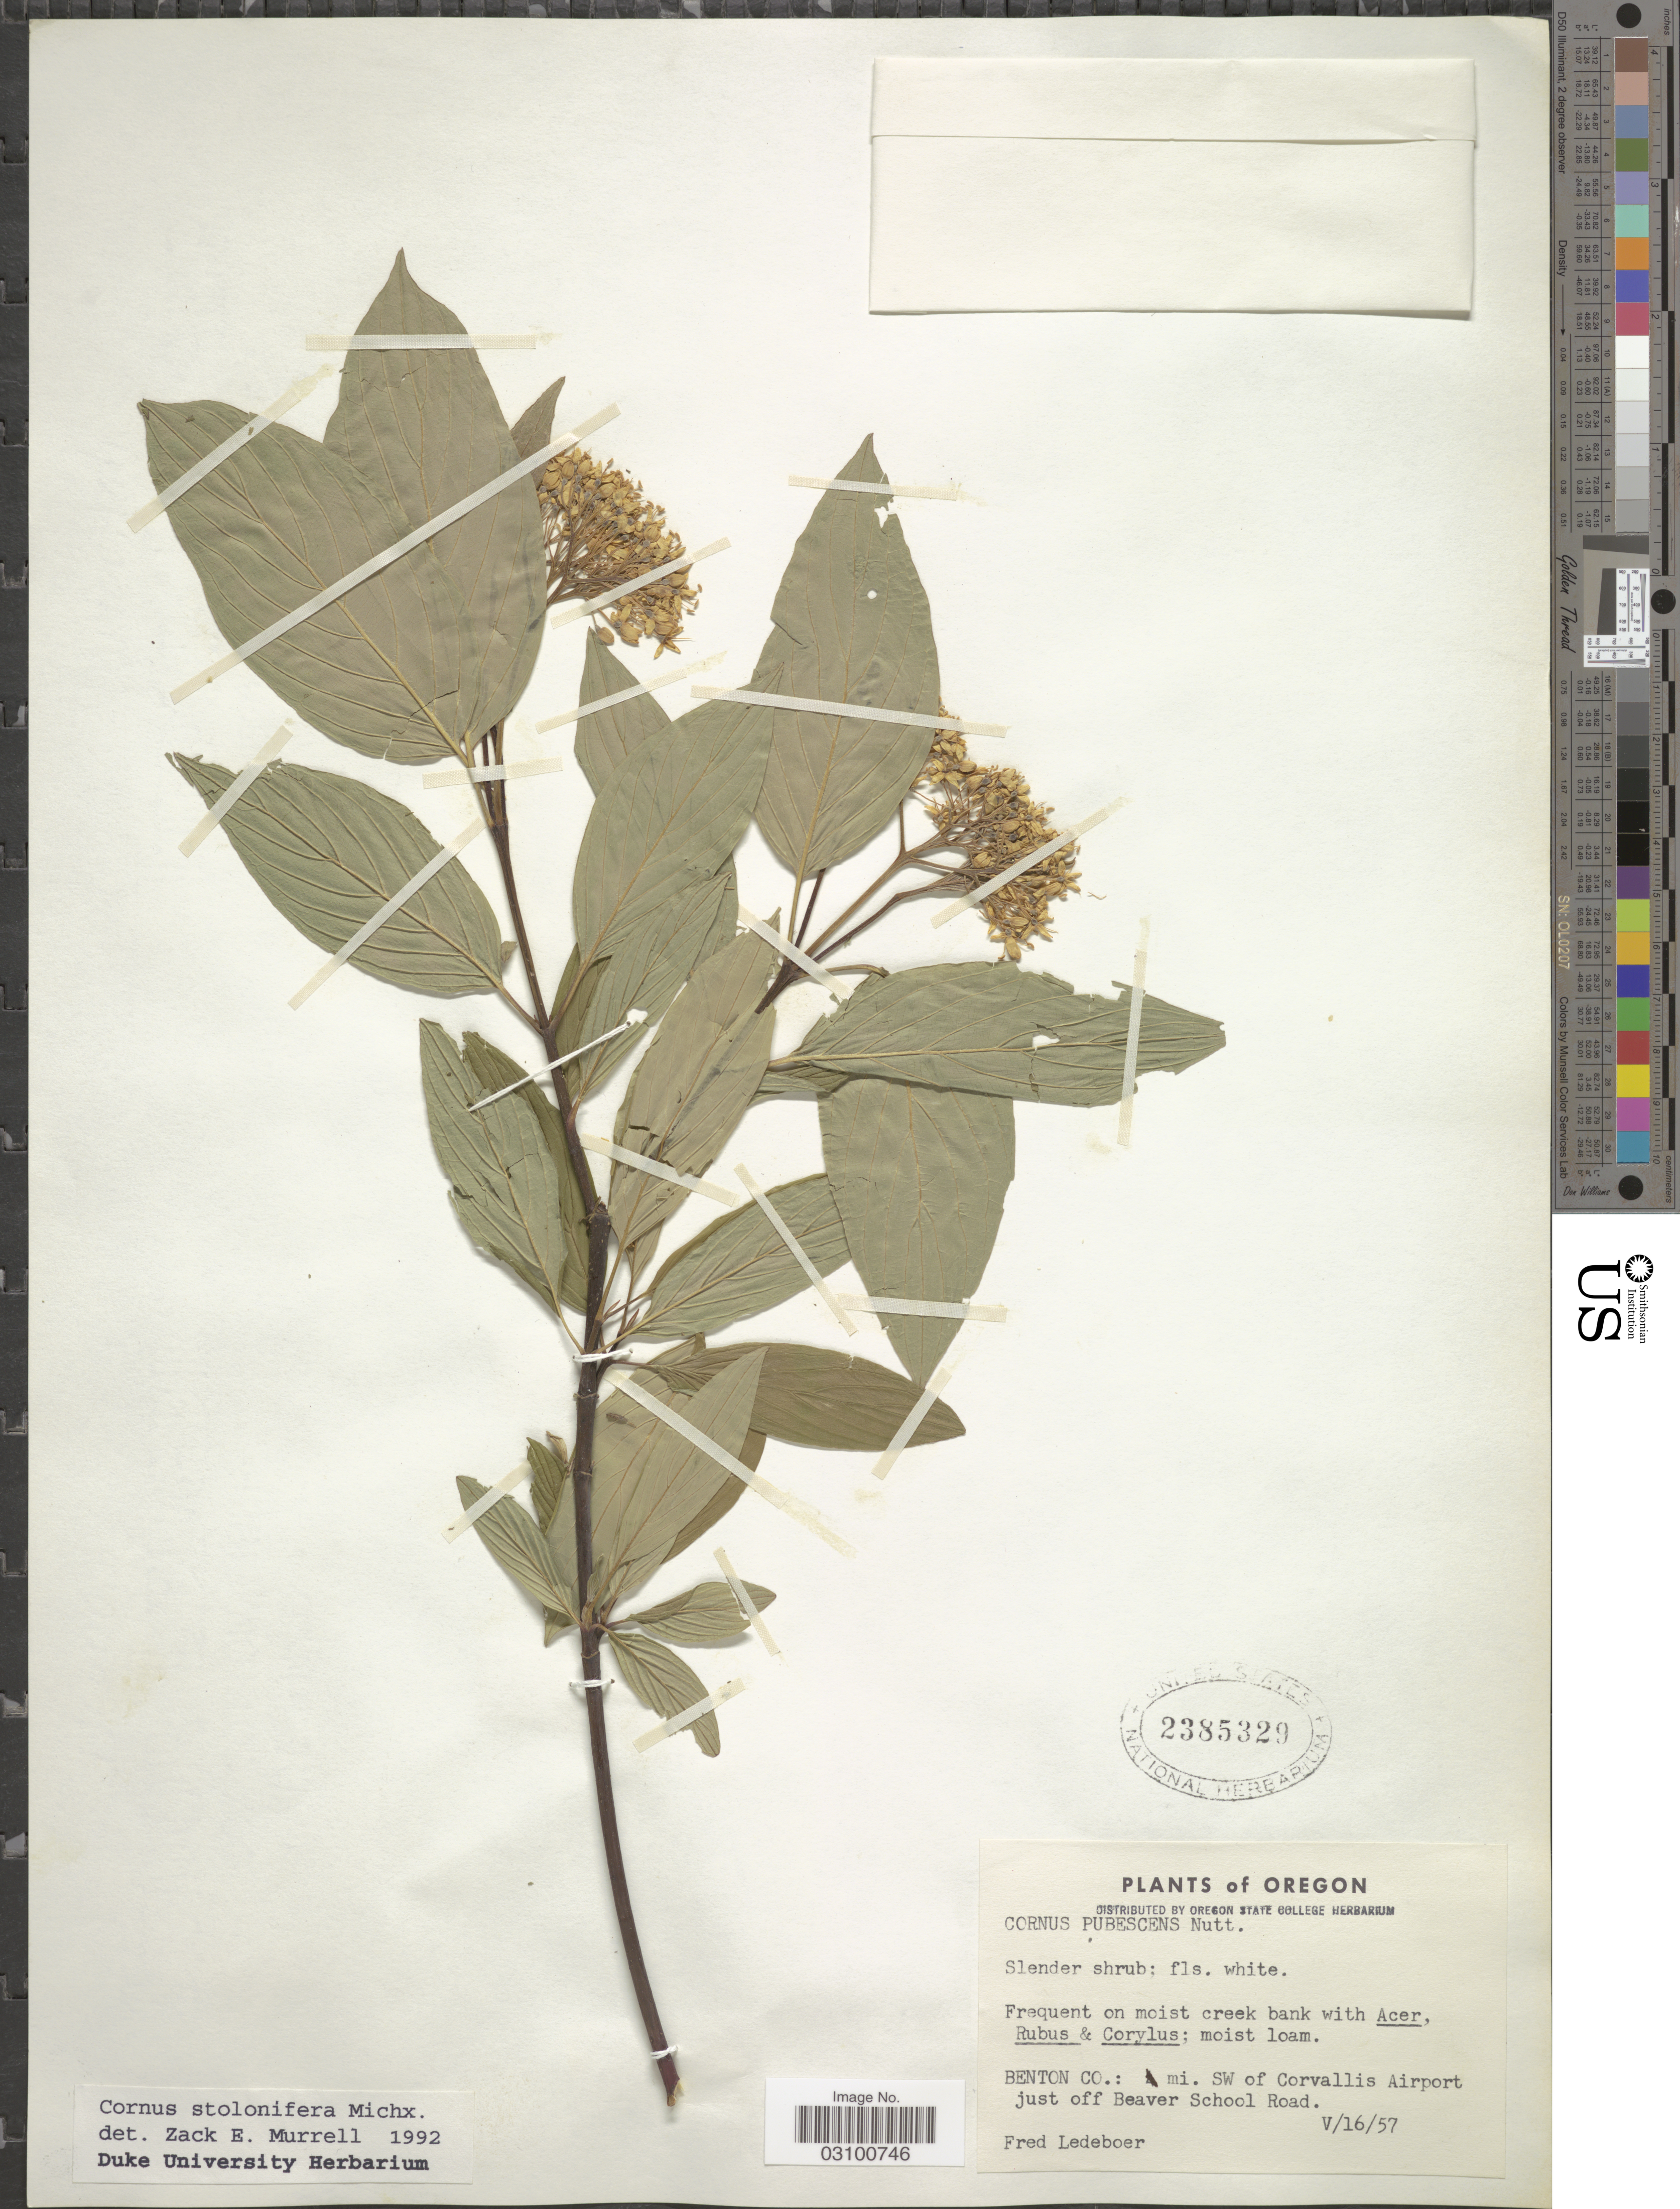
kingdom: Plantae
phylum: Tracheophyta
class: Magnoliopsida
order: Cornales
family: Cornaceae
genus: Cornus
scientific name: Cornus sericea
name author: L.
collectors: F. Ledeboer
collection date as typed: Transcribed d/m/y: 16/5/57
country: United States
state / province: Oregon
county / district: Benton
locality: Benton Co.: 1 [interpreted] mi. SW of Corvallis Airport just off Beaver School Road.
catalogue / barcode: US 2385329